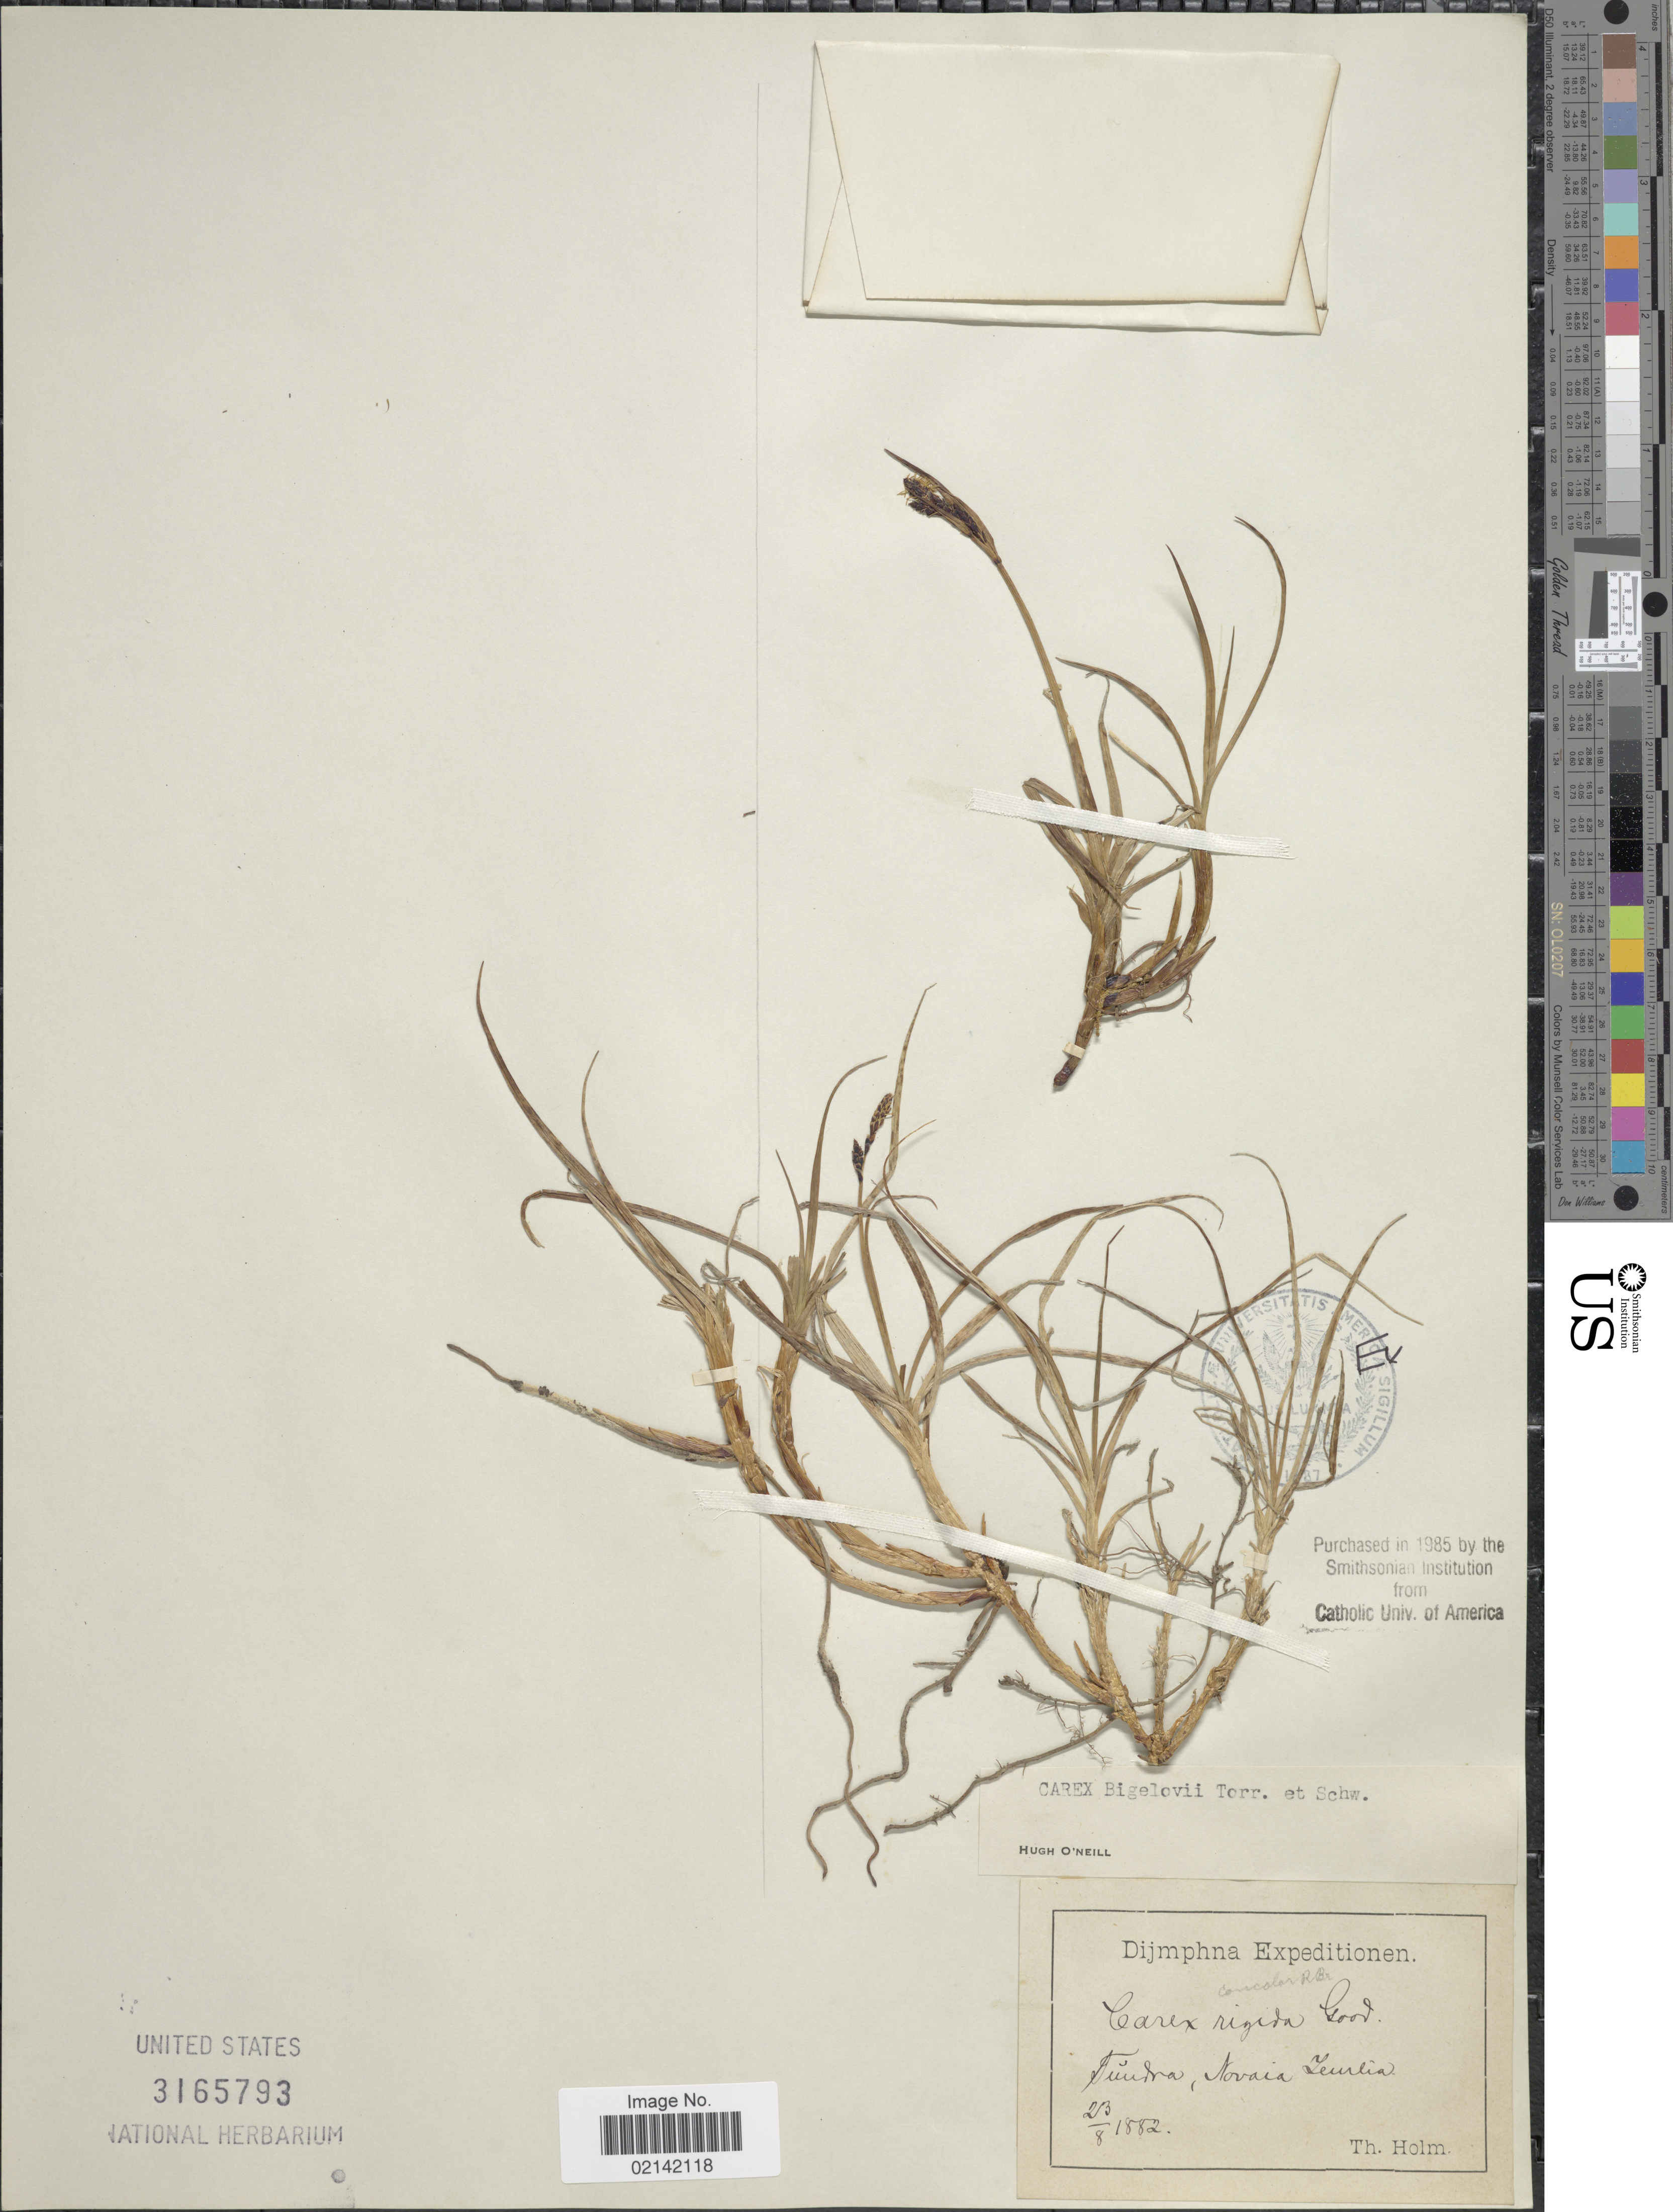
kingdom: Plantae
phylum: Tracheophyta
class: Liliopsida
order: Poales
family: Cyperaceae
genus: Carex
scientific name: Carex bigelowii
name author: Torr. ex Schwein.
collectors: T. Holm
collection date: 1882-08-23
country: Russian Federation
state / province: Arkhangelsk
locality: Tundra, Novaia Zemlia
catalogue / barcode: US 3165793